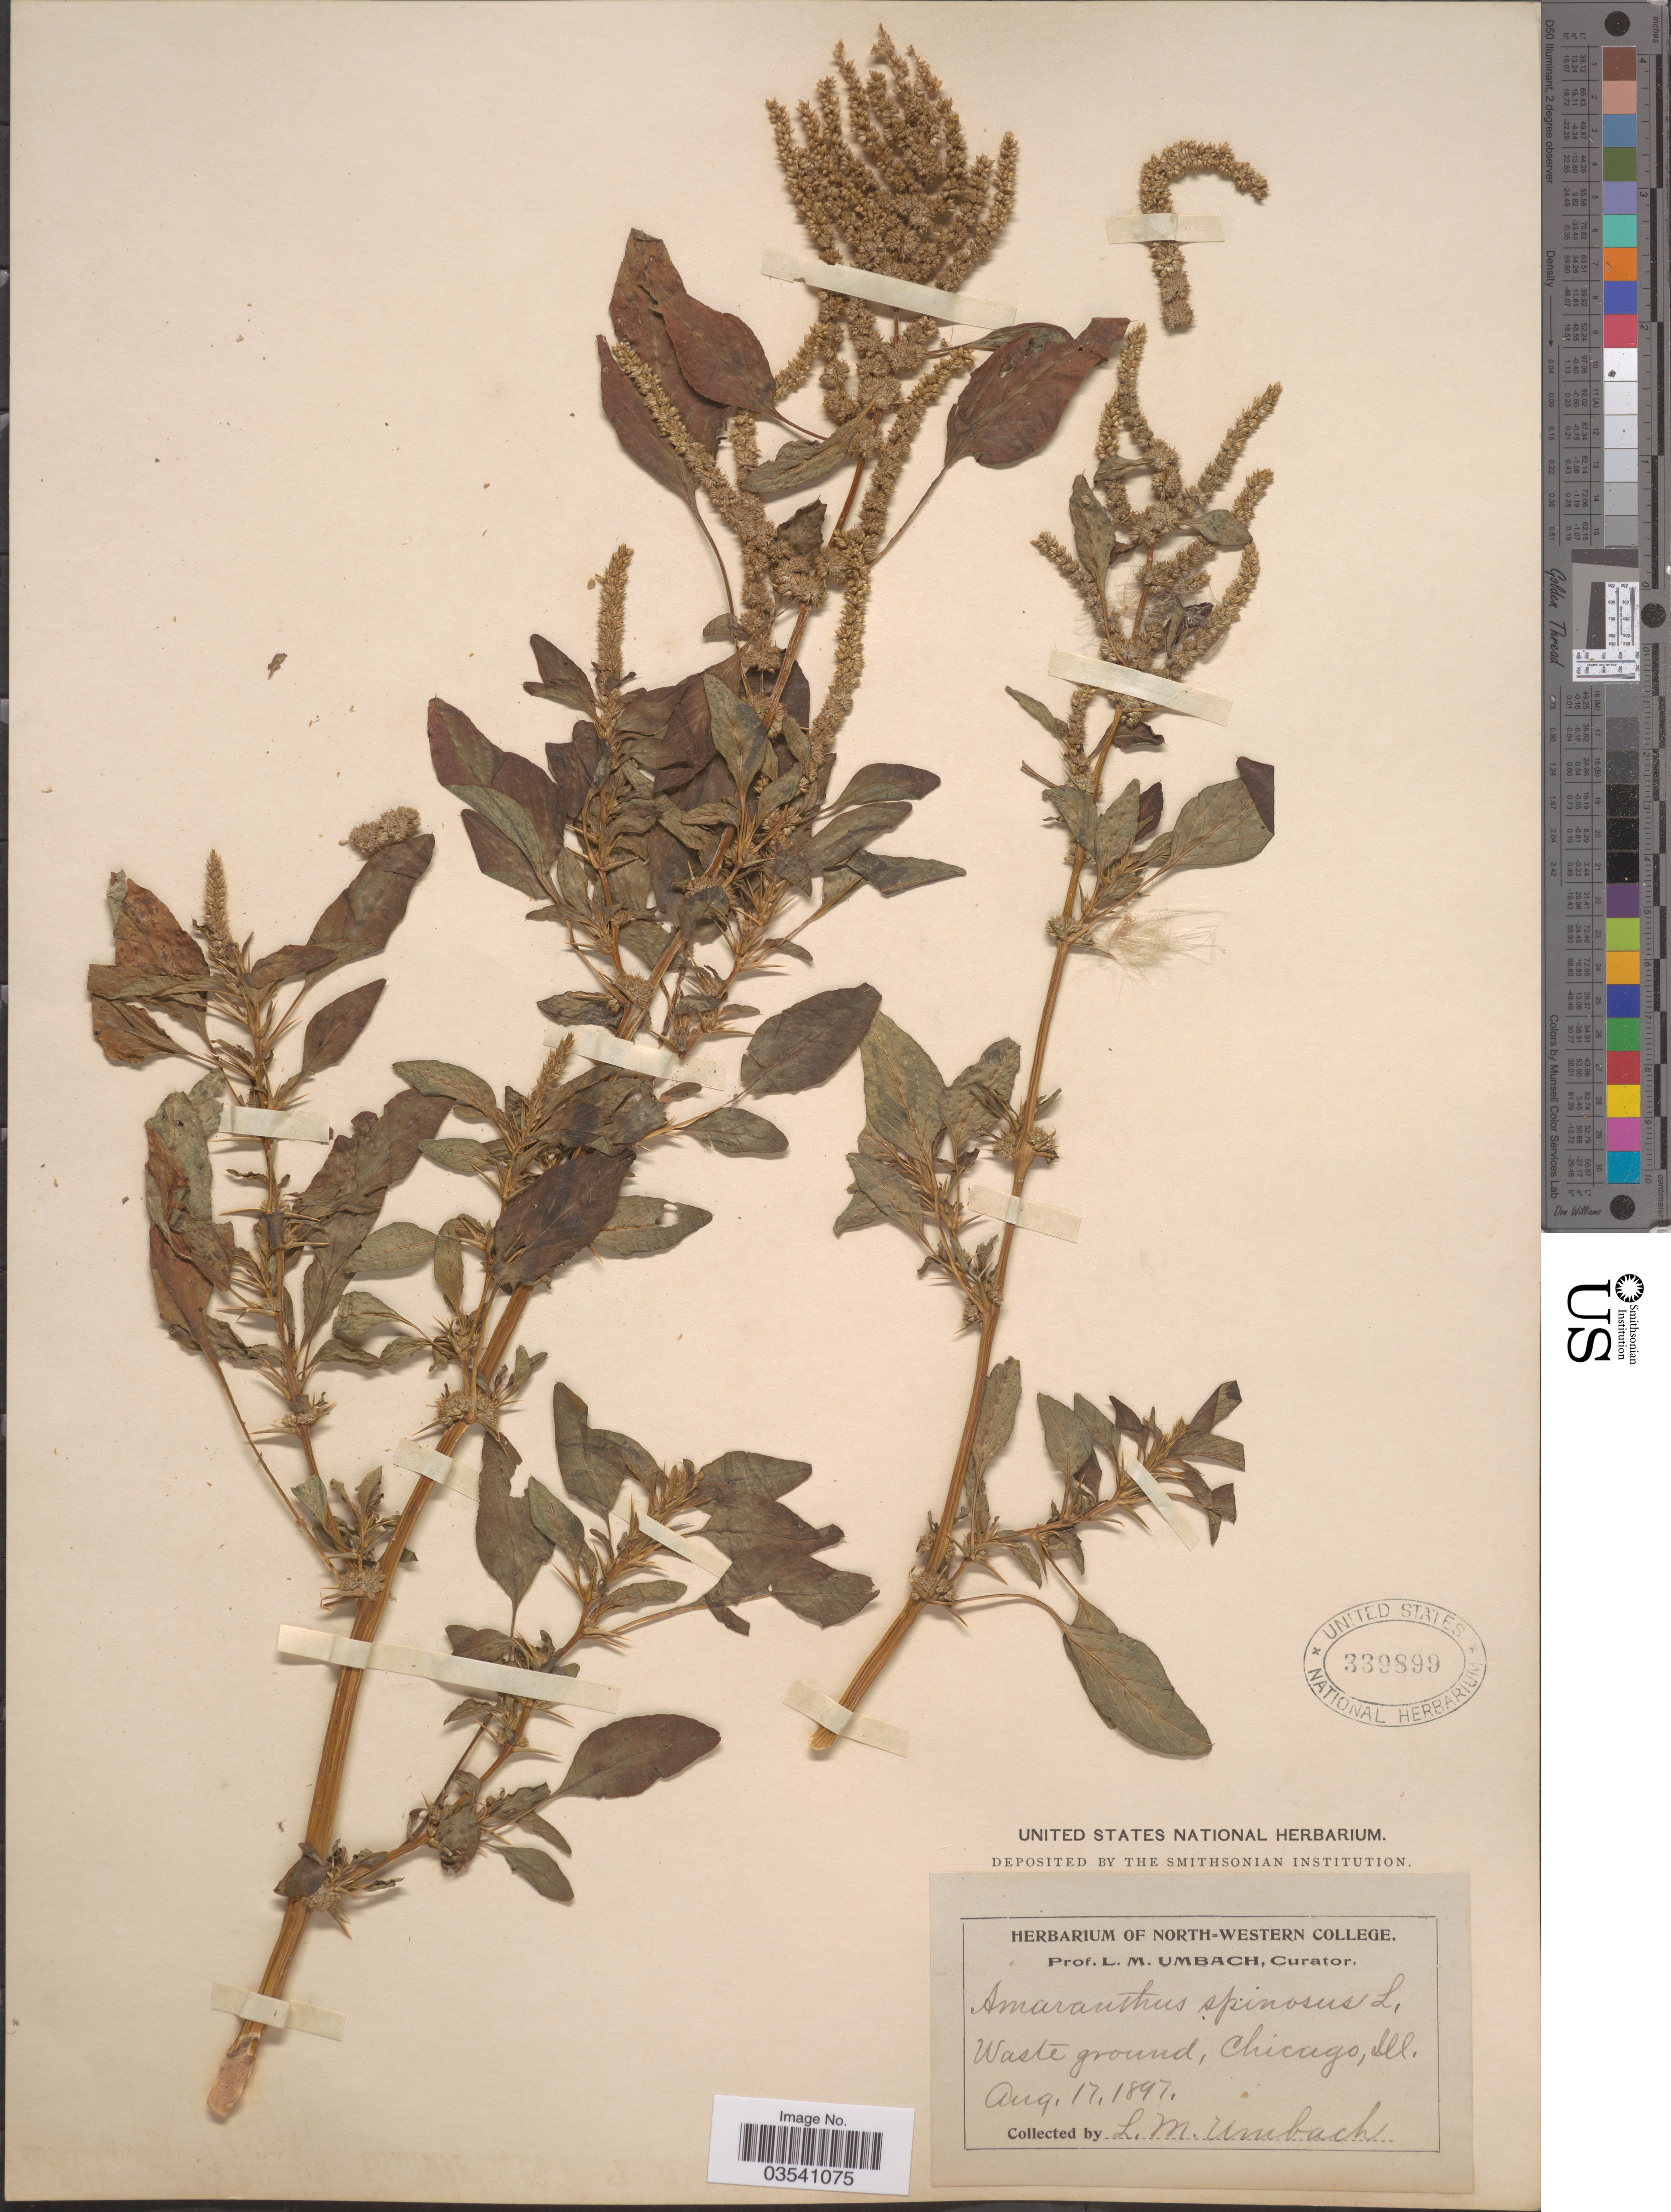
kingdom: Plantae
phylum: Tracheophyta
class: Magnoliopsida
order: Caryophyllales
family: Amaranthaceae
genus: Amaranthus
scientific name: Amaranthus spinosus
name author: L.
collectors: L. M. Umbach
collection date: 1897-08-17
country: United States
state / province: Illinois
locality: Chicago.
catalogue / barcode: US 339899